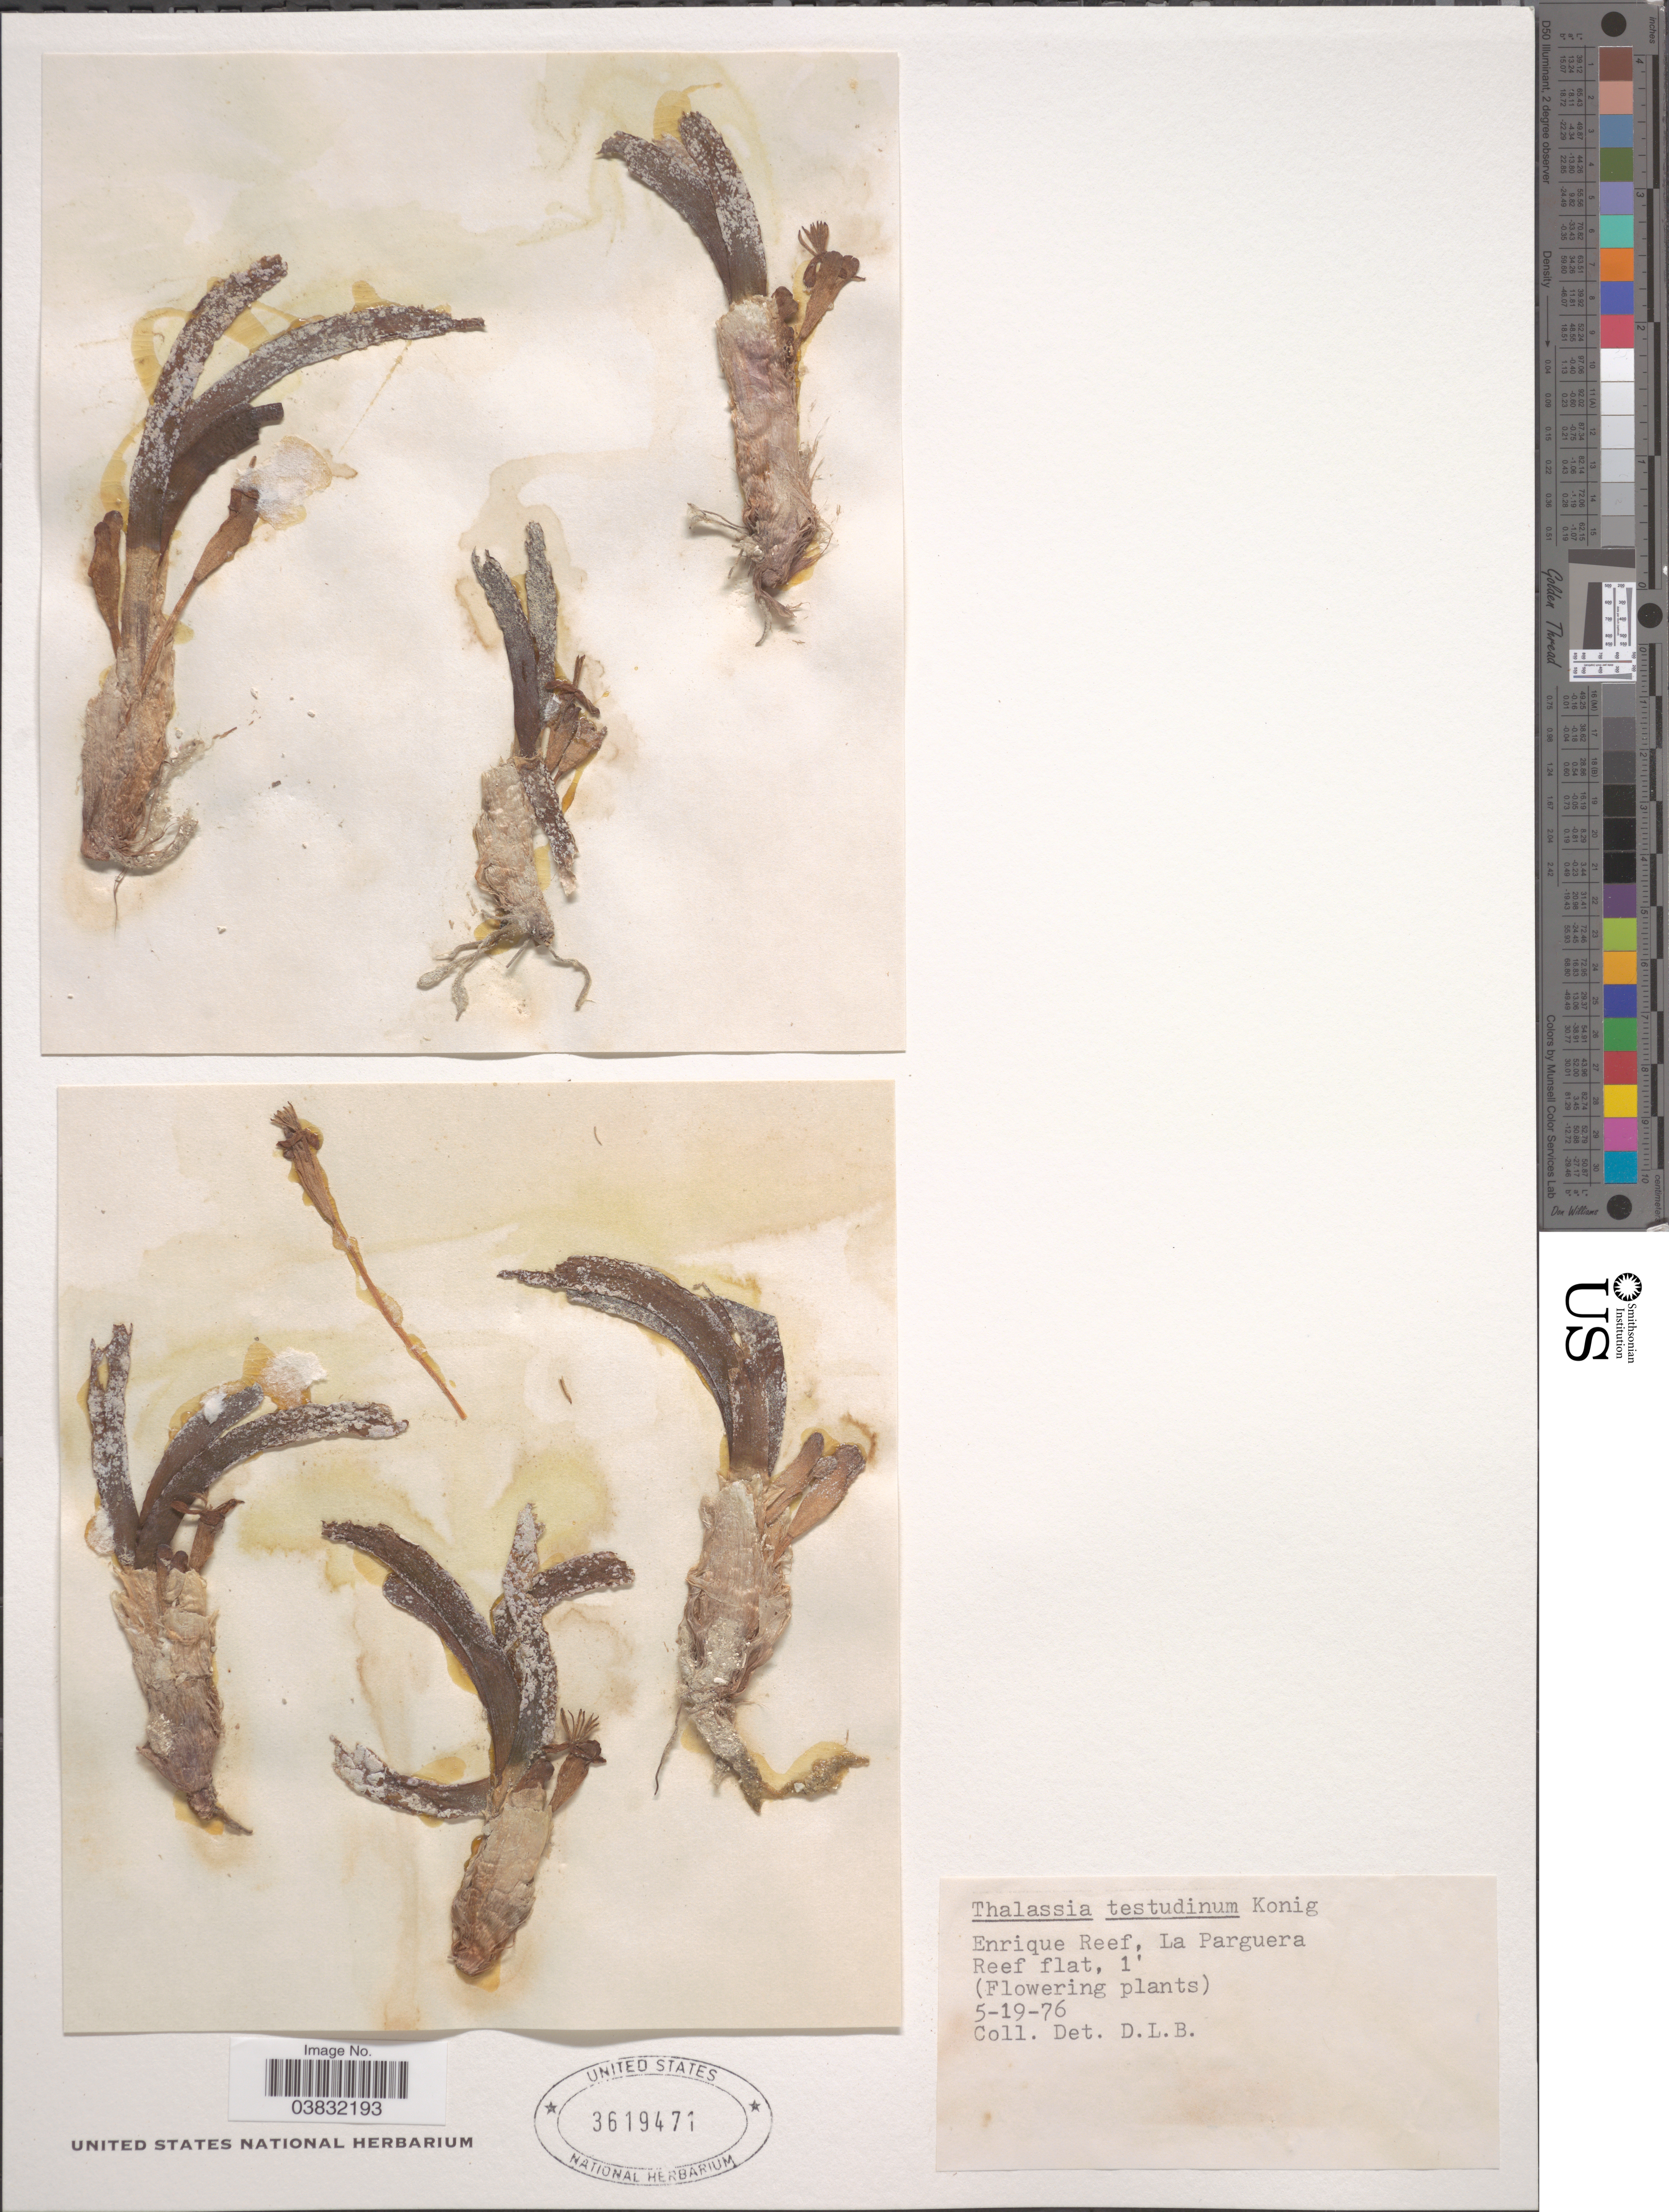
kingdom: Plantae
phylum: Tracheophyta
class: Liliopsida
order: Alismatales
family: Hydrocharitaceae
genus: Thalassia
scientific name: Thalassia testudinum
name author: Banks & Sol. ex K.D. Koenig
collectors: D. L. B.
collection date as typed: Transcribed d/m/y: 19/5/76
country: Puerto Rico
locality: Enrique Reef, La Parguera.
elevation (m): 0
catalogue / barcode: US 3619471